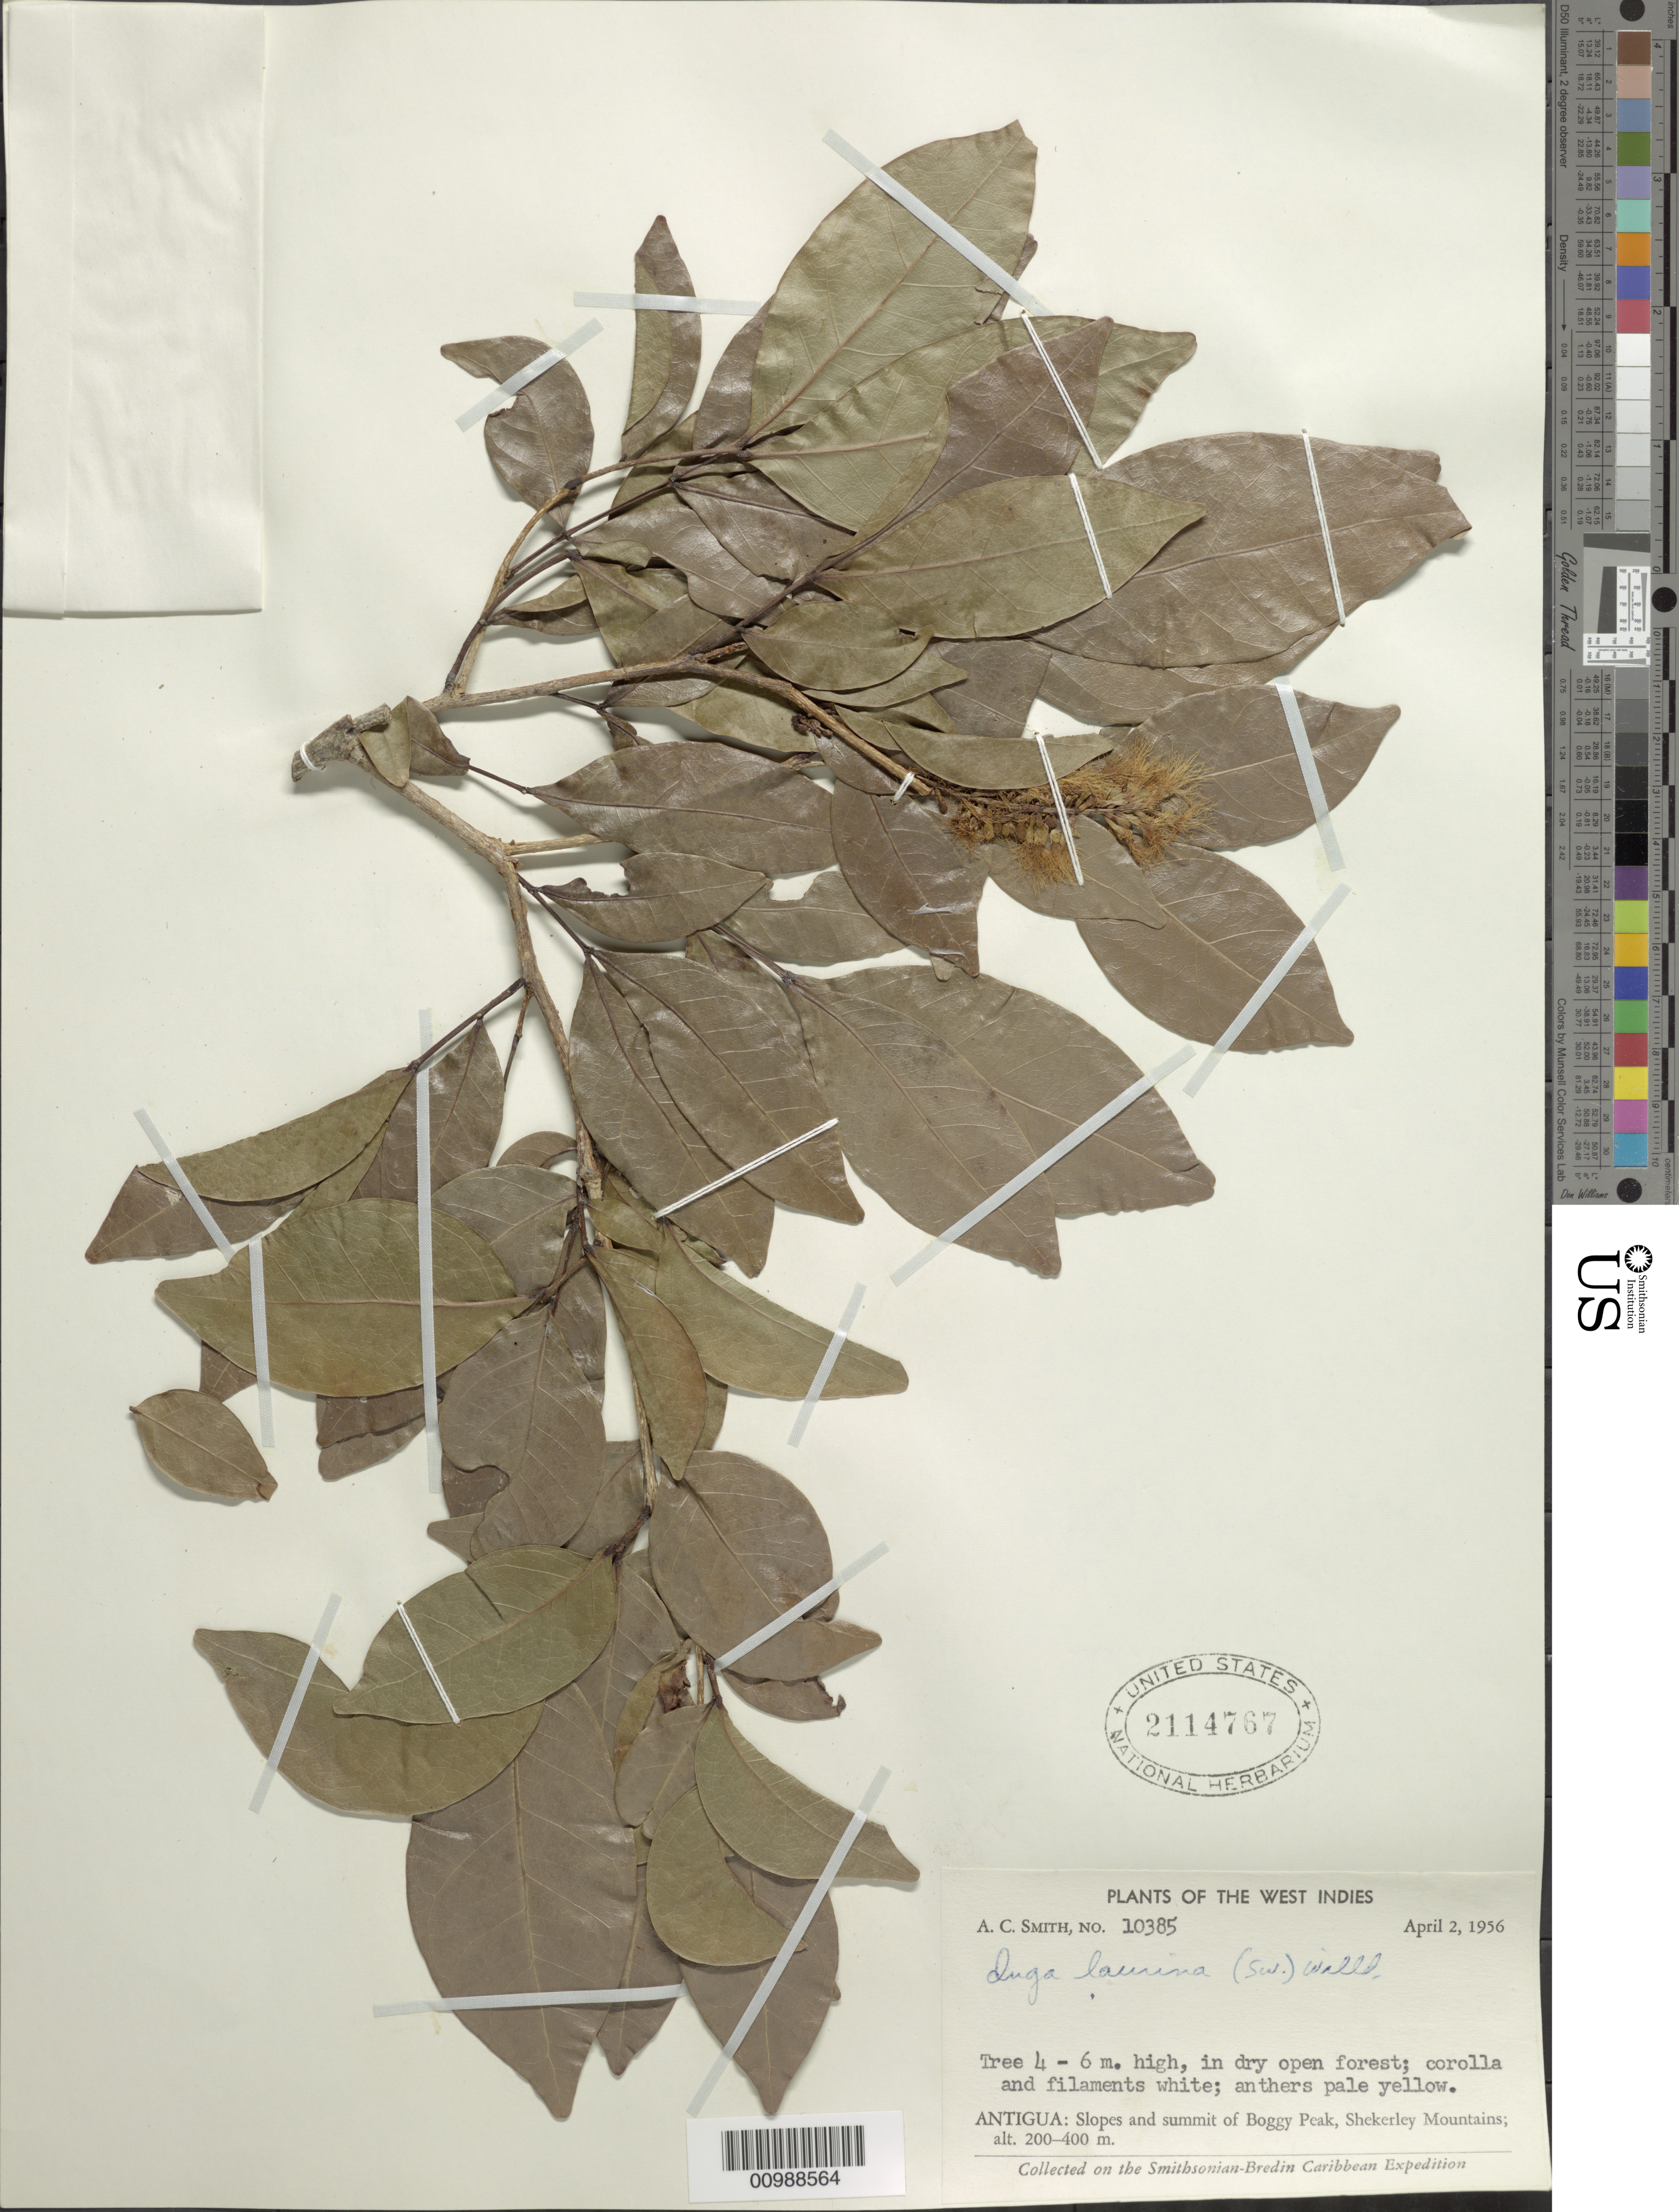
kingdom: Plantae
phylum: Tracheophyta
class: Magnoliopsida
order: Fabales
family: Fabaceae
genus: Inga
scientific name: Inga laurina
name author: (Sw.) Willd.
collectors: A. C. Smith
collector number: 10385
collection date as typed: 02 Apr 1956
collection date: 1956-04-02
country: Antigua and Barbuda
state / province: Saint Mary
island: Antigua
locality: Slopes and summit of Boggy Peak, Shekerley Mountains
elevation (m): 200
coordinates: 0 N, 0 E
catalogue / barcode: US 2114767